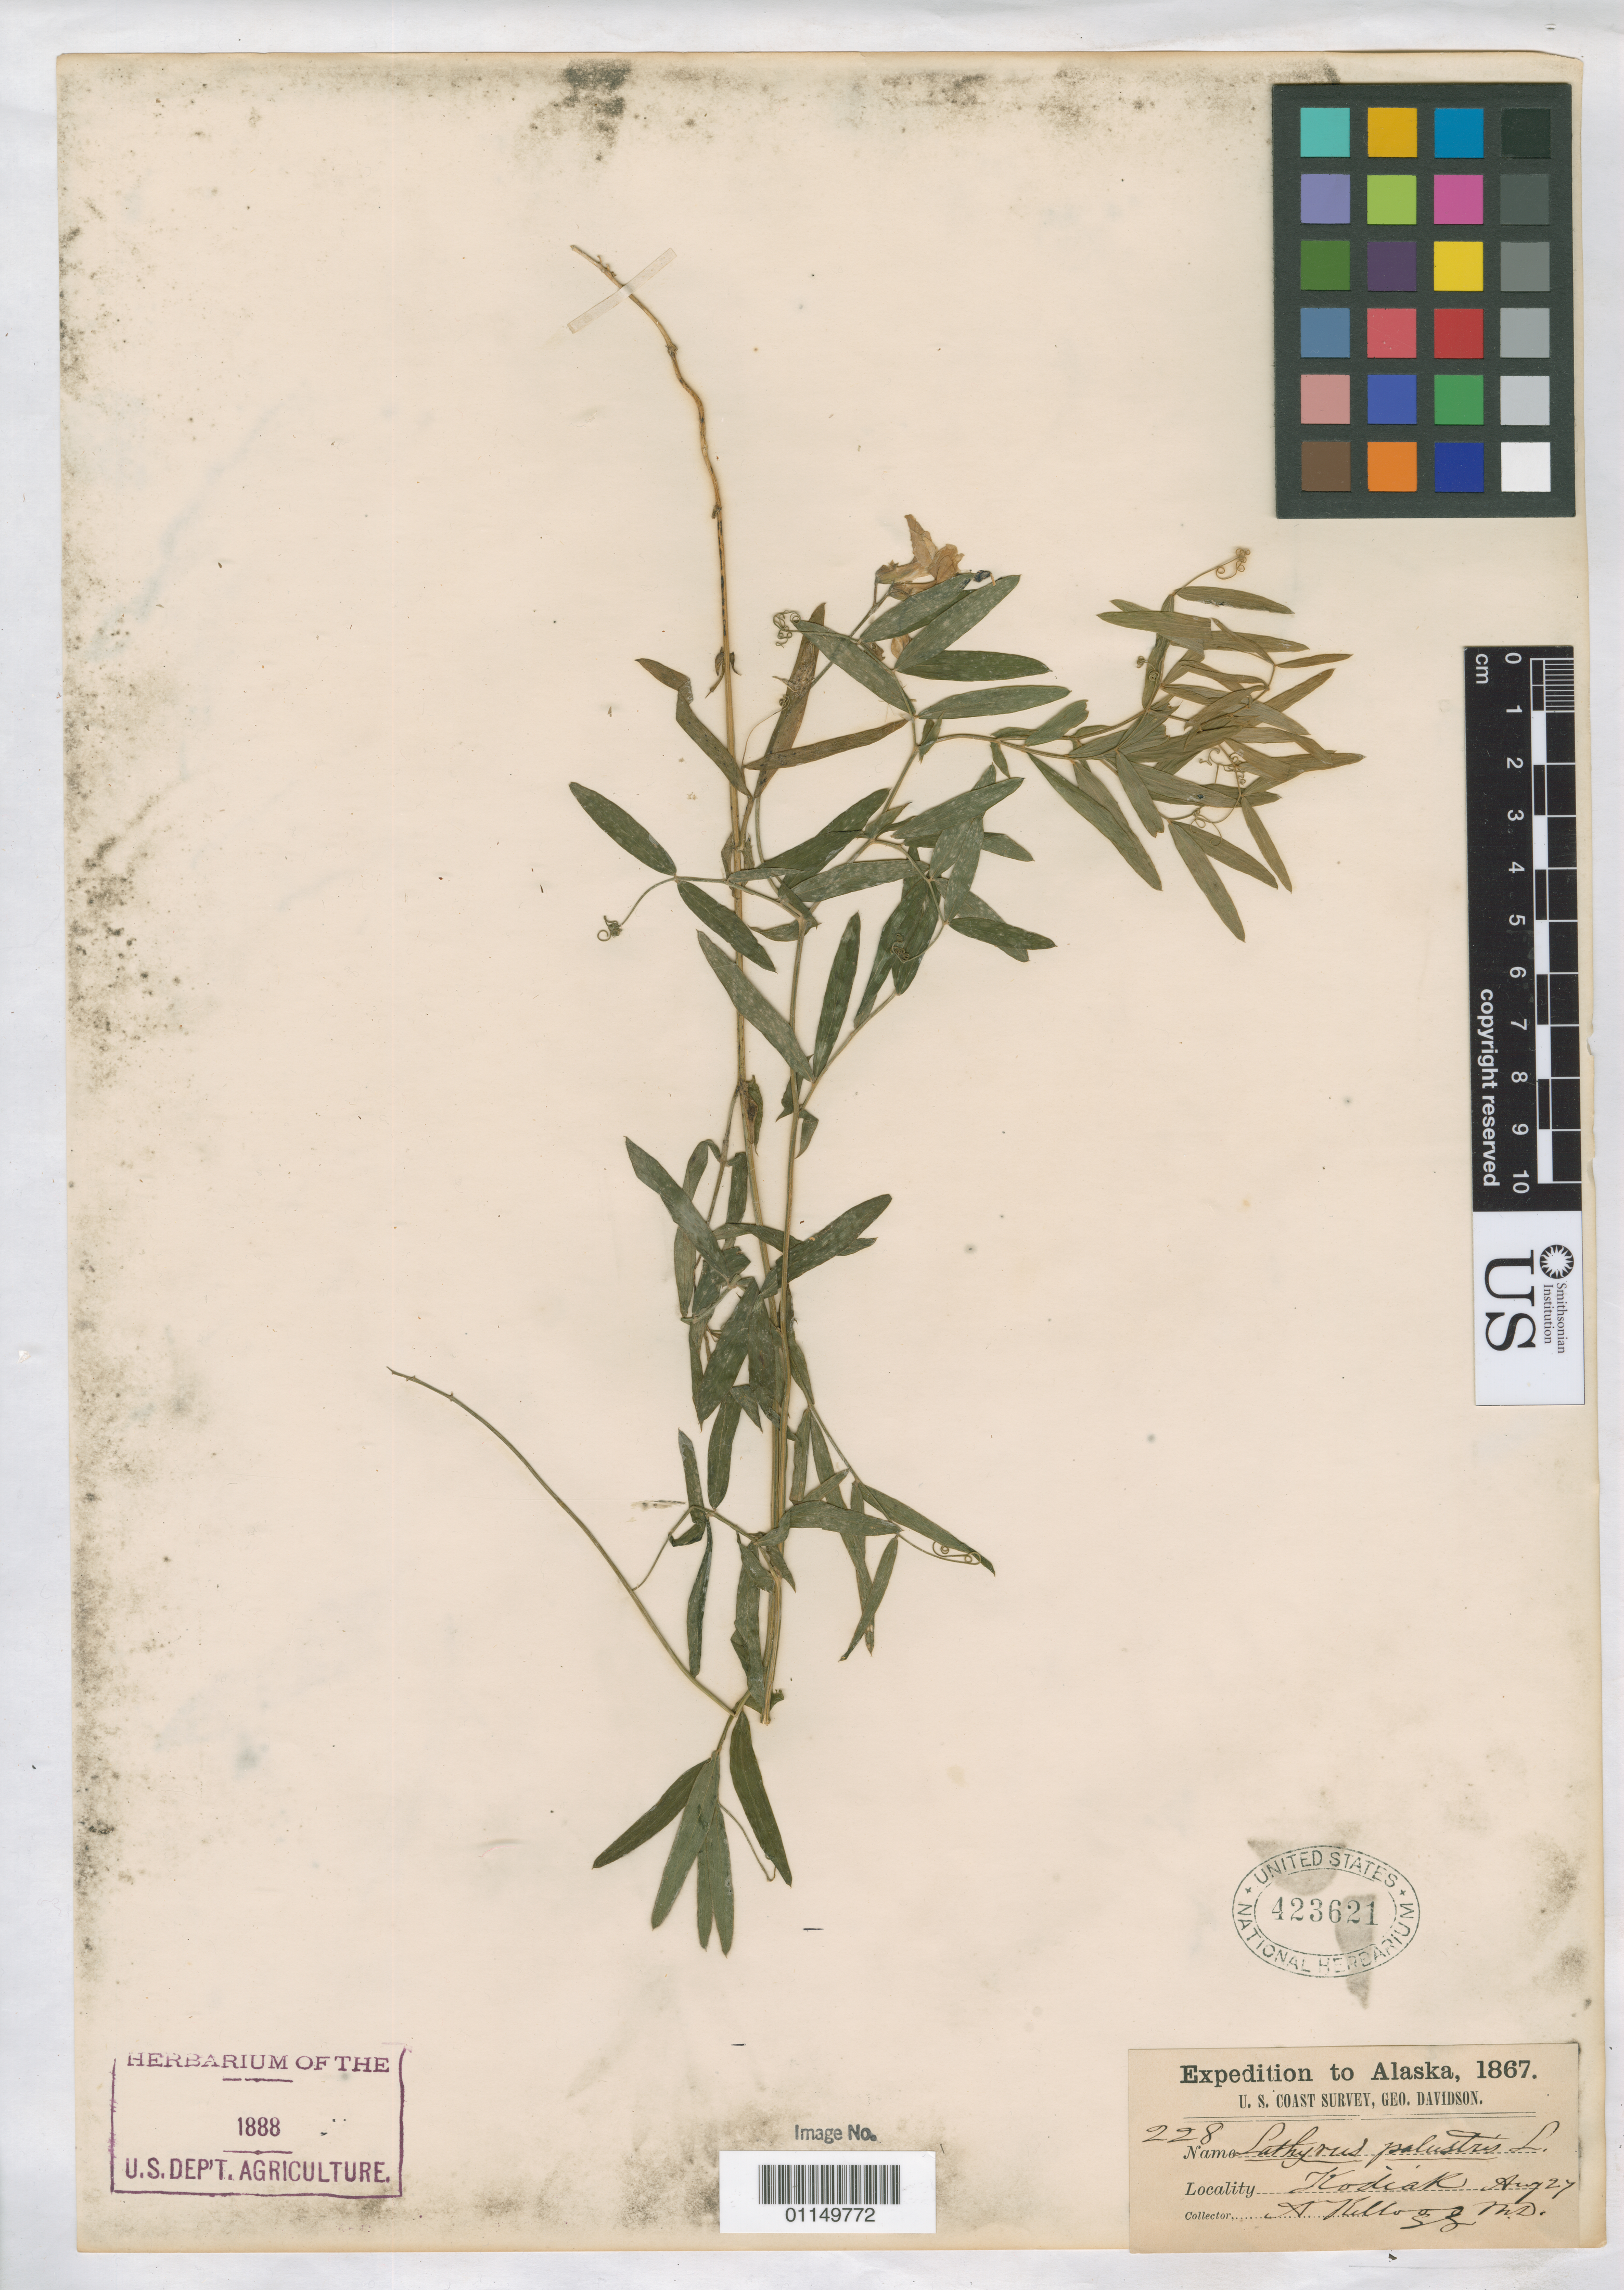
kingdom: Plantae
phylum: Tracheophyta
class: Magnoliopsida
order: Fabales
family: Fabaceae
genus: Lathyrus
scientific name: Lathyrus palustris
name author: L.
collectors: A. Kellogg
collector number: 228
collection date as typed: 27 Aug 1867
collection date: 1867-08-27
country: United States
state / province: Alaska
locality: Kadiak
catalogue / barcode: US 423621